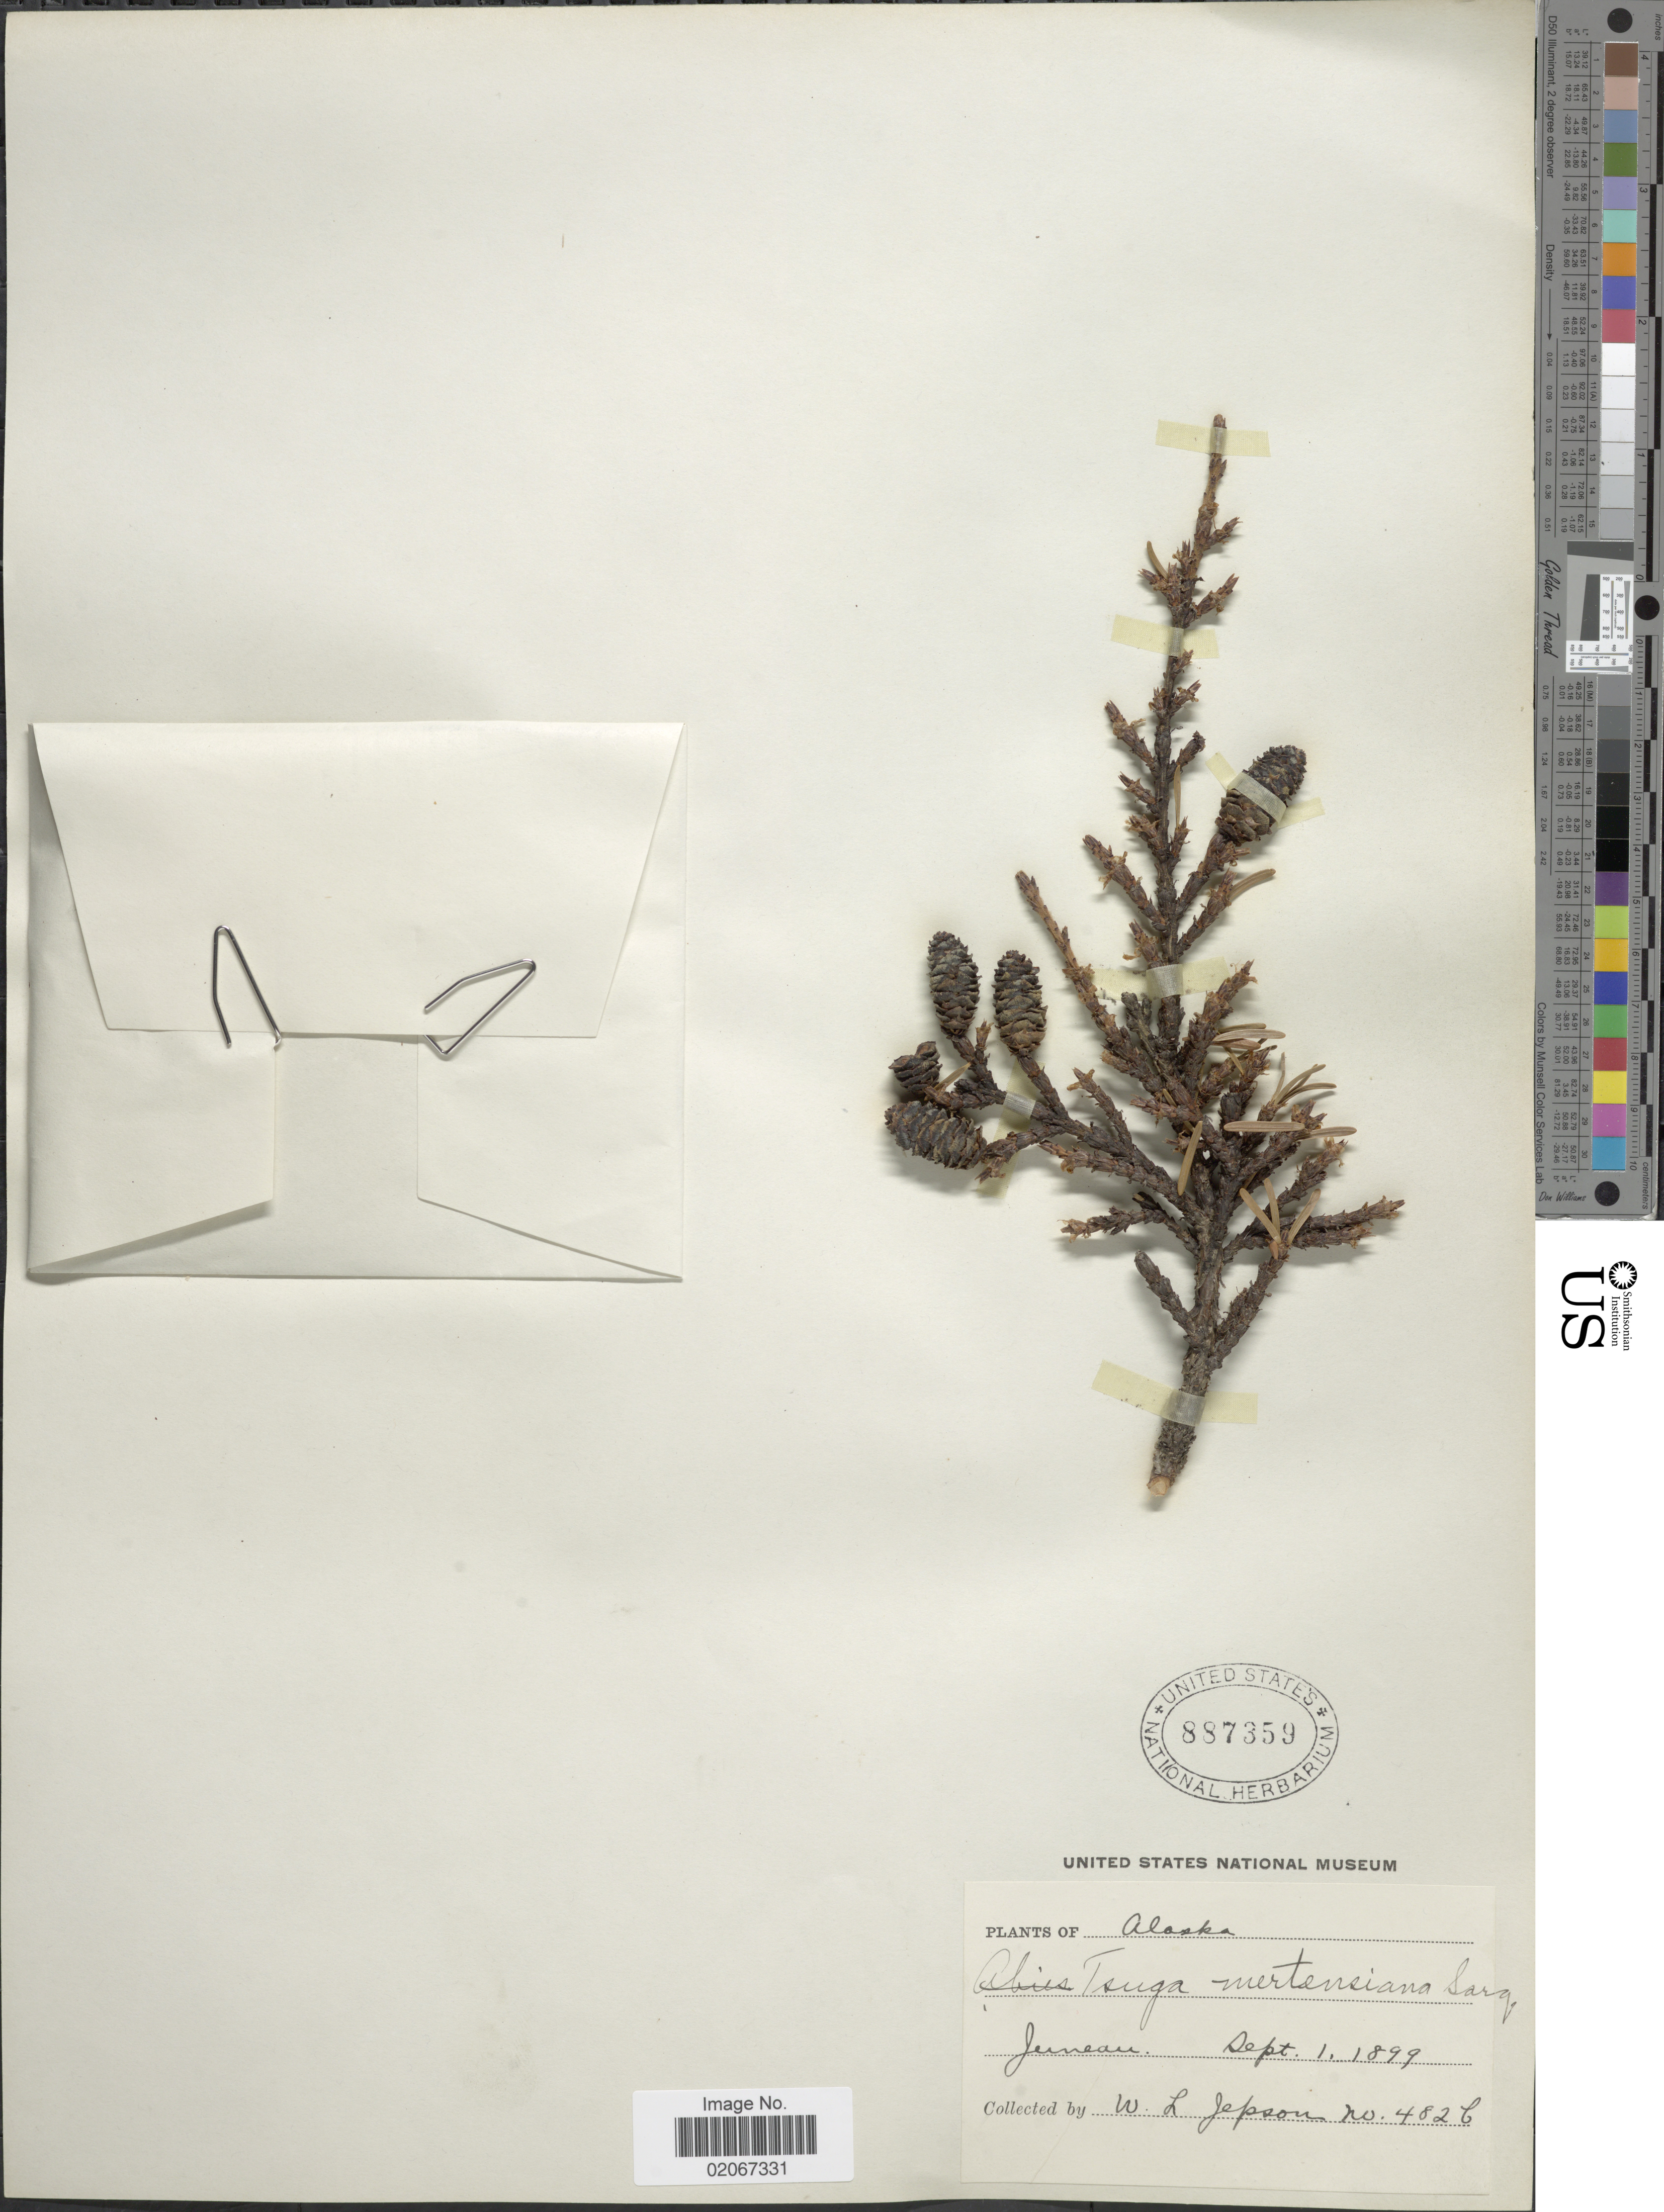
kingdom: Plantae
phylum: Tracheophyta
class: Pinopsida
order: Pinales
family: Pinaceae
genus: Tsuga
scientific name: Tsuga mertensiana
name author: (Bong.) Carrière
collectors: W. L. Jepson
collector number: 482b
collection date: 1899-09-01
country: United States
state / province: Alaska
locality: Juneau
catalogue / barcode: US 887359